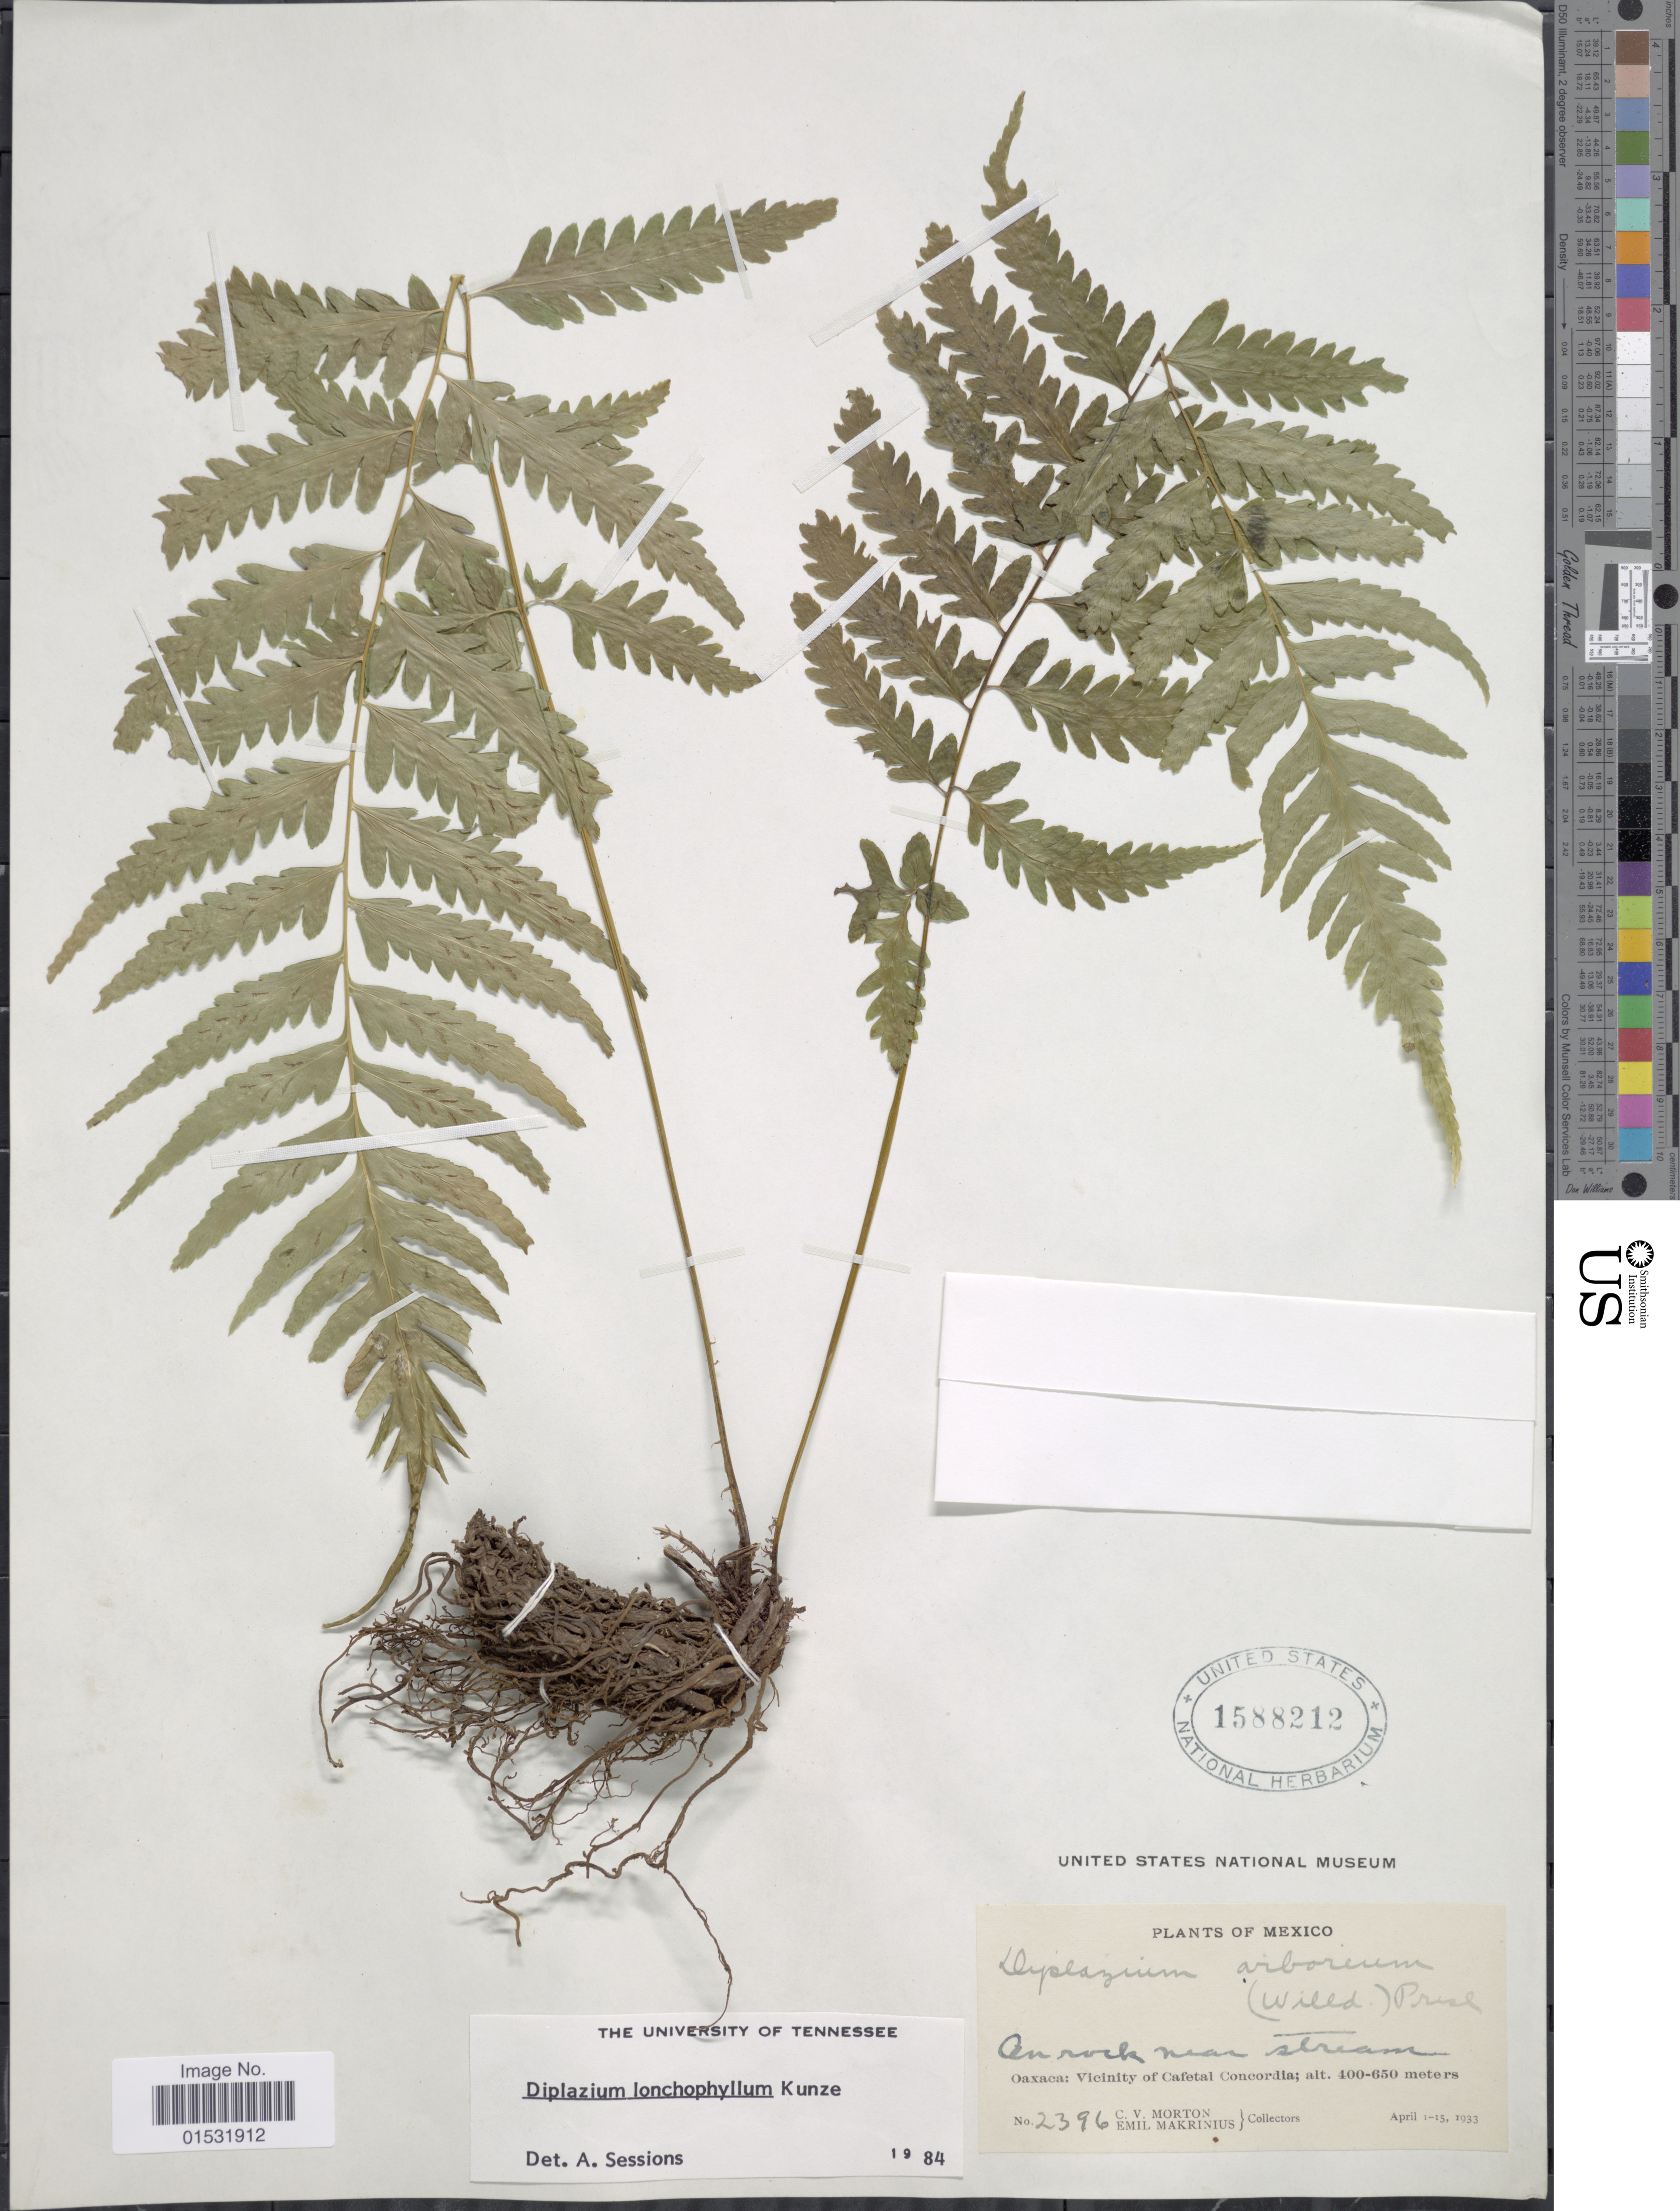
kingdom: Plantae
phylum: Tracheophyta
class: Polypodiopsida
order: Polypodiales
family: Athyriaceae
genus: Diplazium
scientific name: Diplazium lonchophyllum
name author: Kunze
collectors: C. V. Morton & E. Makrinius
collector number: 2396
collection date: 1933-04-01/1933-04-15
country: Mexico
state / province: Oaxaca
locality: Vicinity of Cafetal Concordia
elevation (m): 400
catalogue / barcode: US 1588212